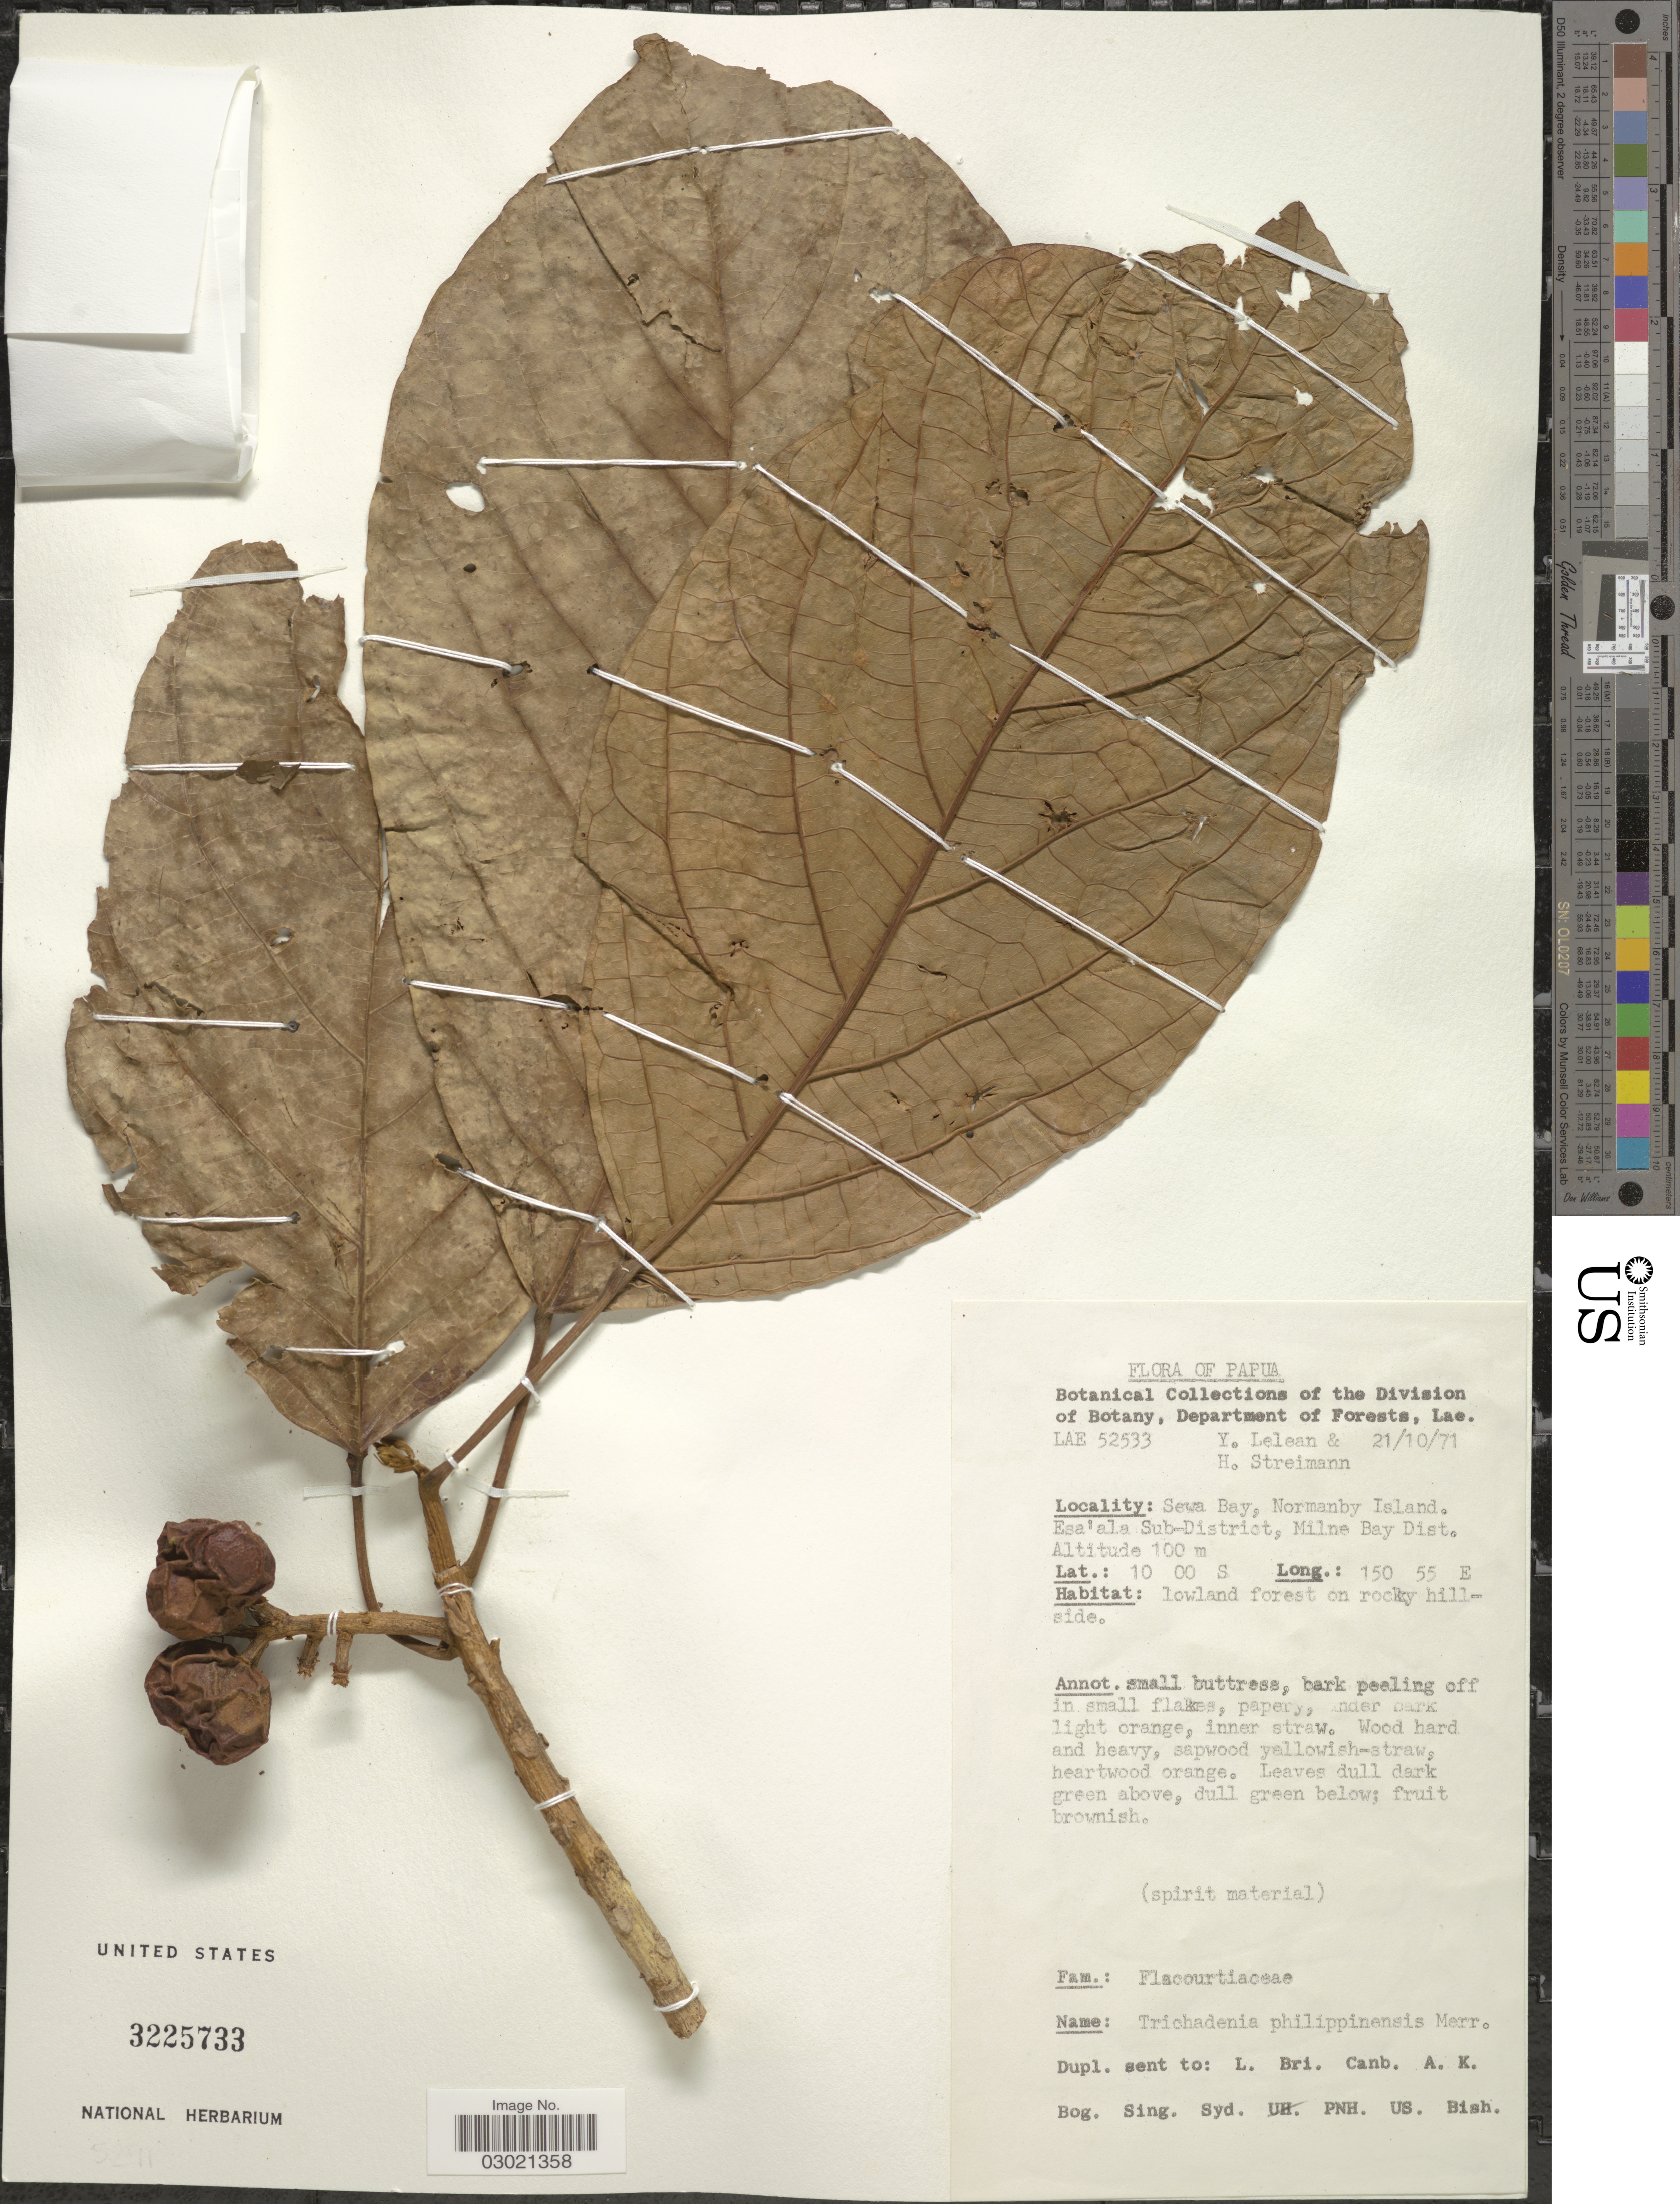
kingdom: Plantae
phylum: Tracheophyta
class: Magnoliopsida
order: Malpighiales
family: Achariaceae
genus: Trichadenia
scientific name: Trichadenia philippinensis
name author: Merr.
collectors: Y. Lelean & H. Streimann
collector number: LAE 52533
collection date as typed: Transcribed d/m/y: 21/10/71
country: Papua New Guinea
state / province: Milne Bay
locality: Papua. Sewa Bay, Normanby Island, Esa'ala Sub-District, Milne Bay Dist.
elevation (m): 100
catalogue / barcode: US 3225733